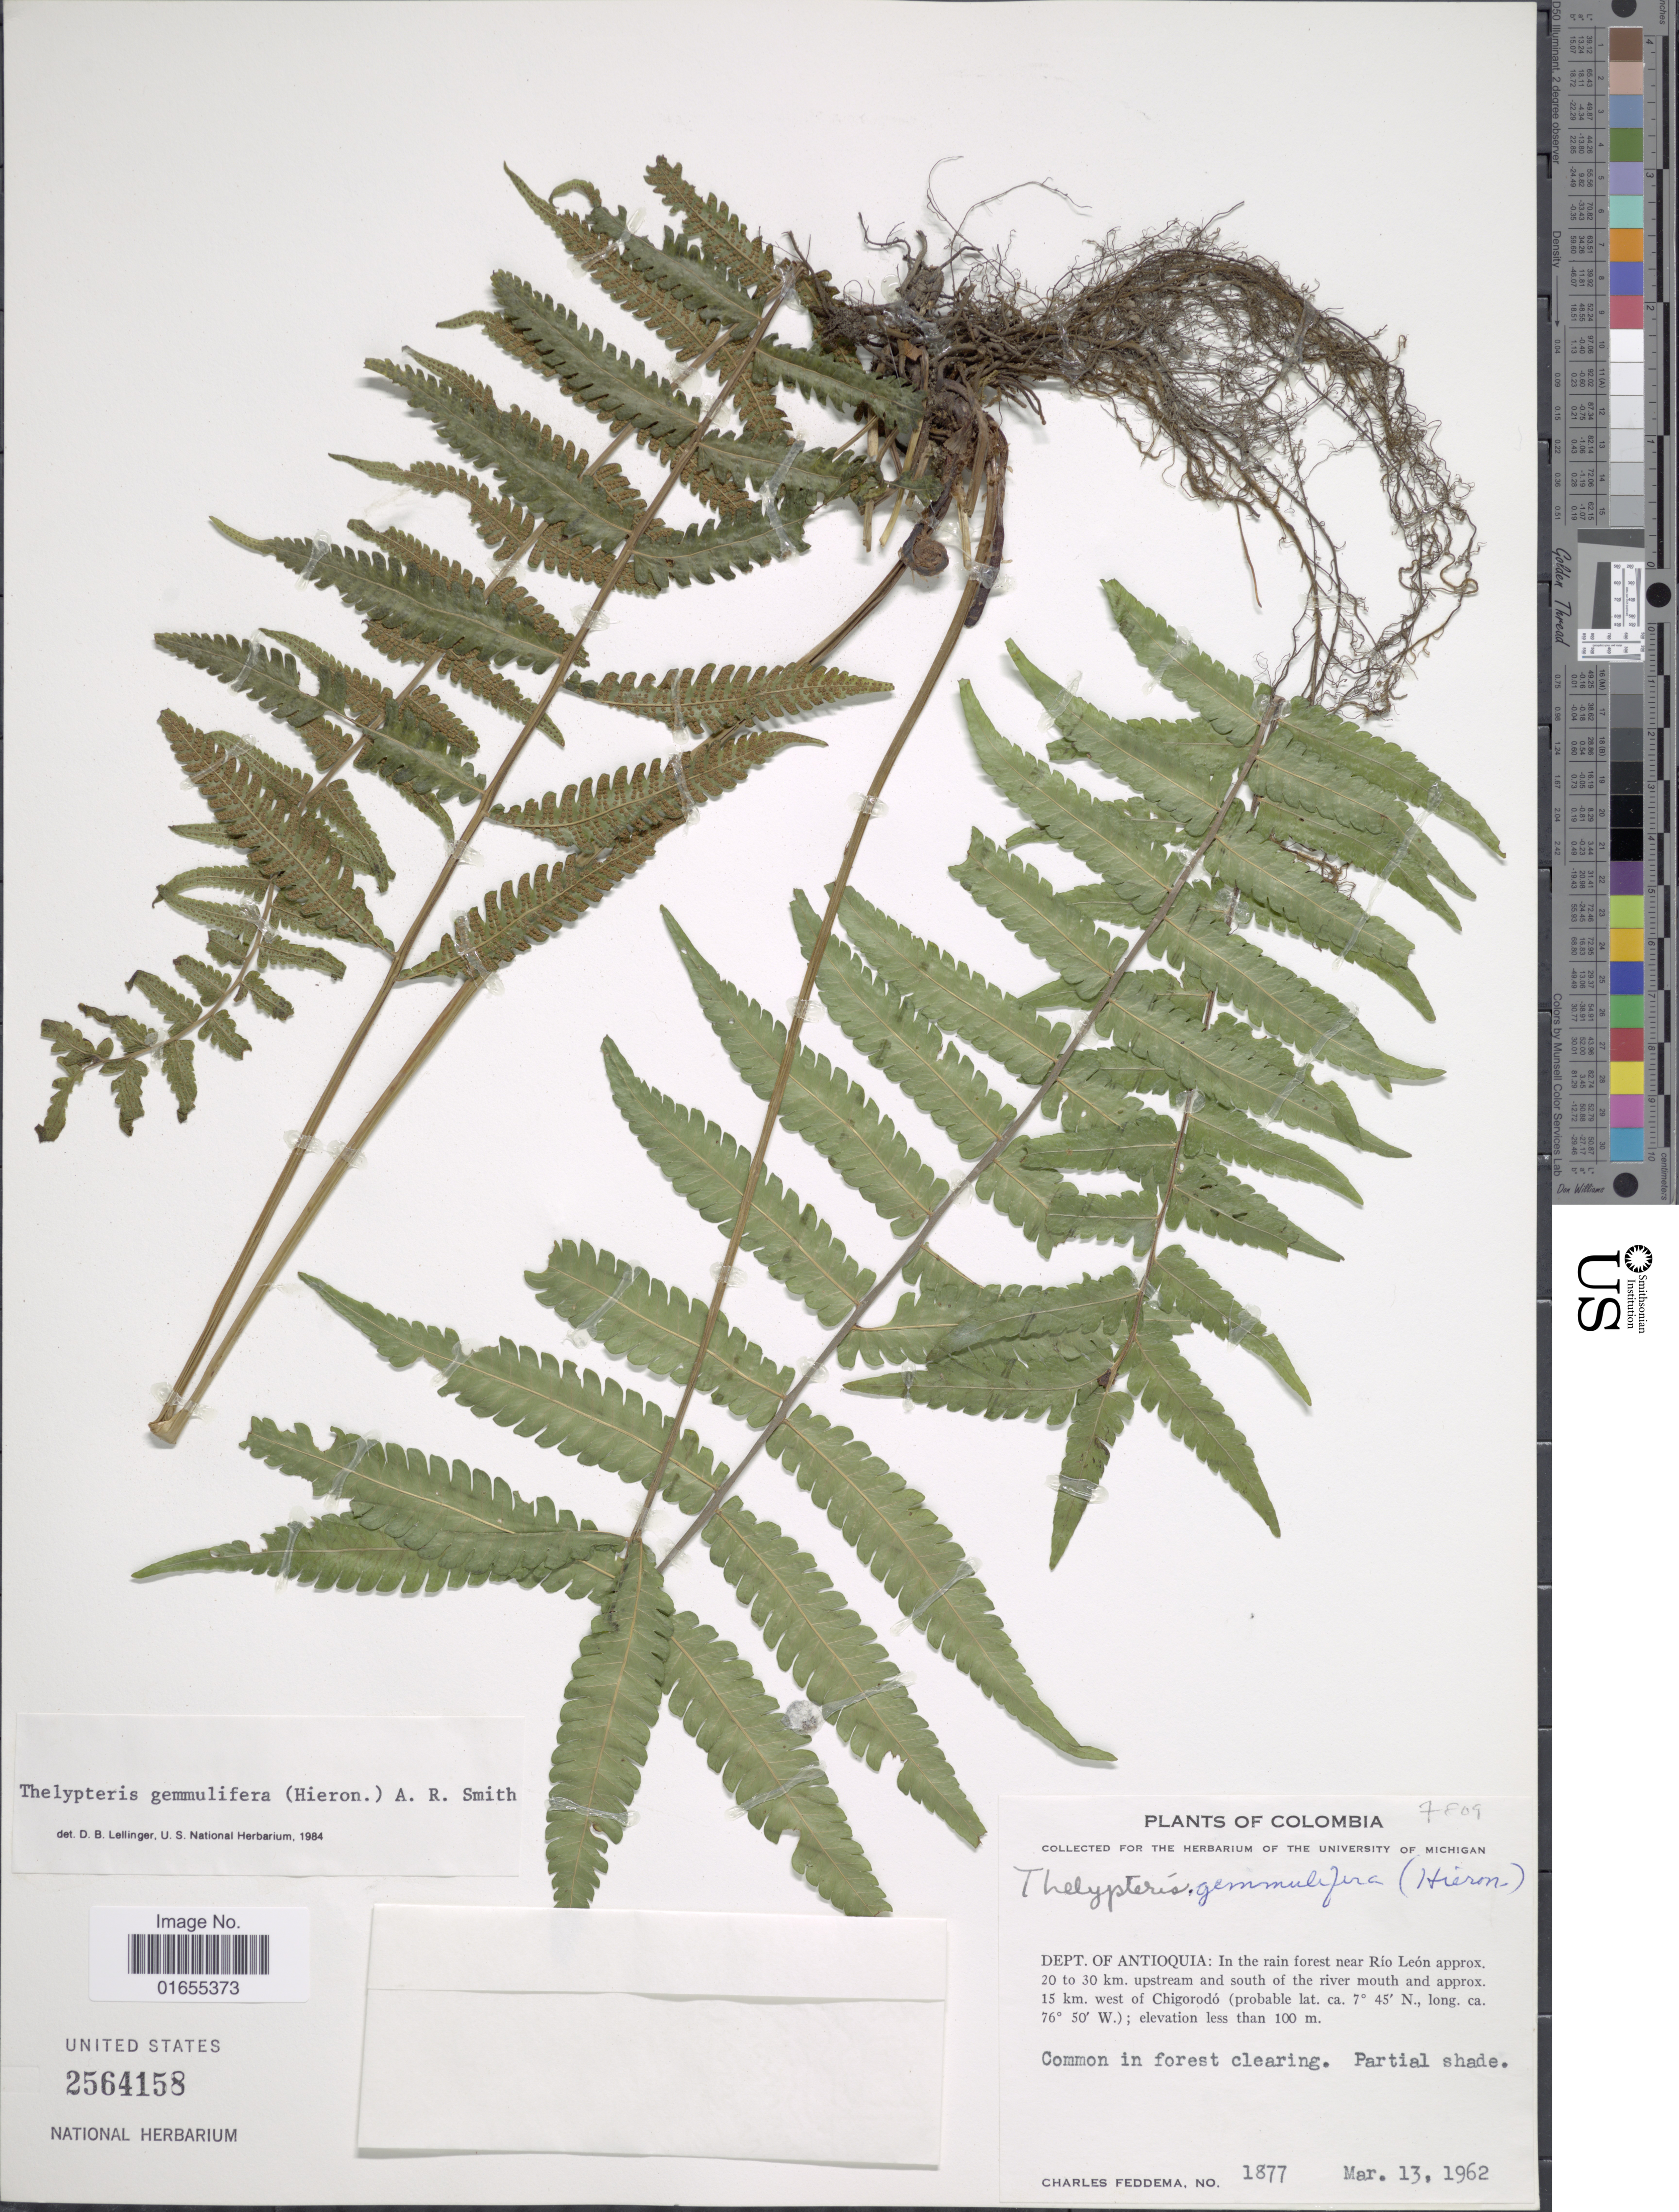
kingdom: Plantae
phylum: Tracheophyta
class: Polypodiopsida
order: Polypodiales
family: Thelypteridaceae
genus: Goniopteris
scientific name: Goniopteris gemmulifera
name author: (Hieron.) A.R. Sm. & D. Löve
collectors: C. Feddema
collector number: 1877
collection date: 1962-03-13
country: Colombia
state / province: Antioquia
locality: In the rain forest near Rio Leon approx. 20 to 30 km. upstream and south of the river mouth and approx. 15 km. west of Chigorodo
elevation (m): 100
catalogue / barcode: US 2564158